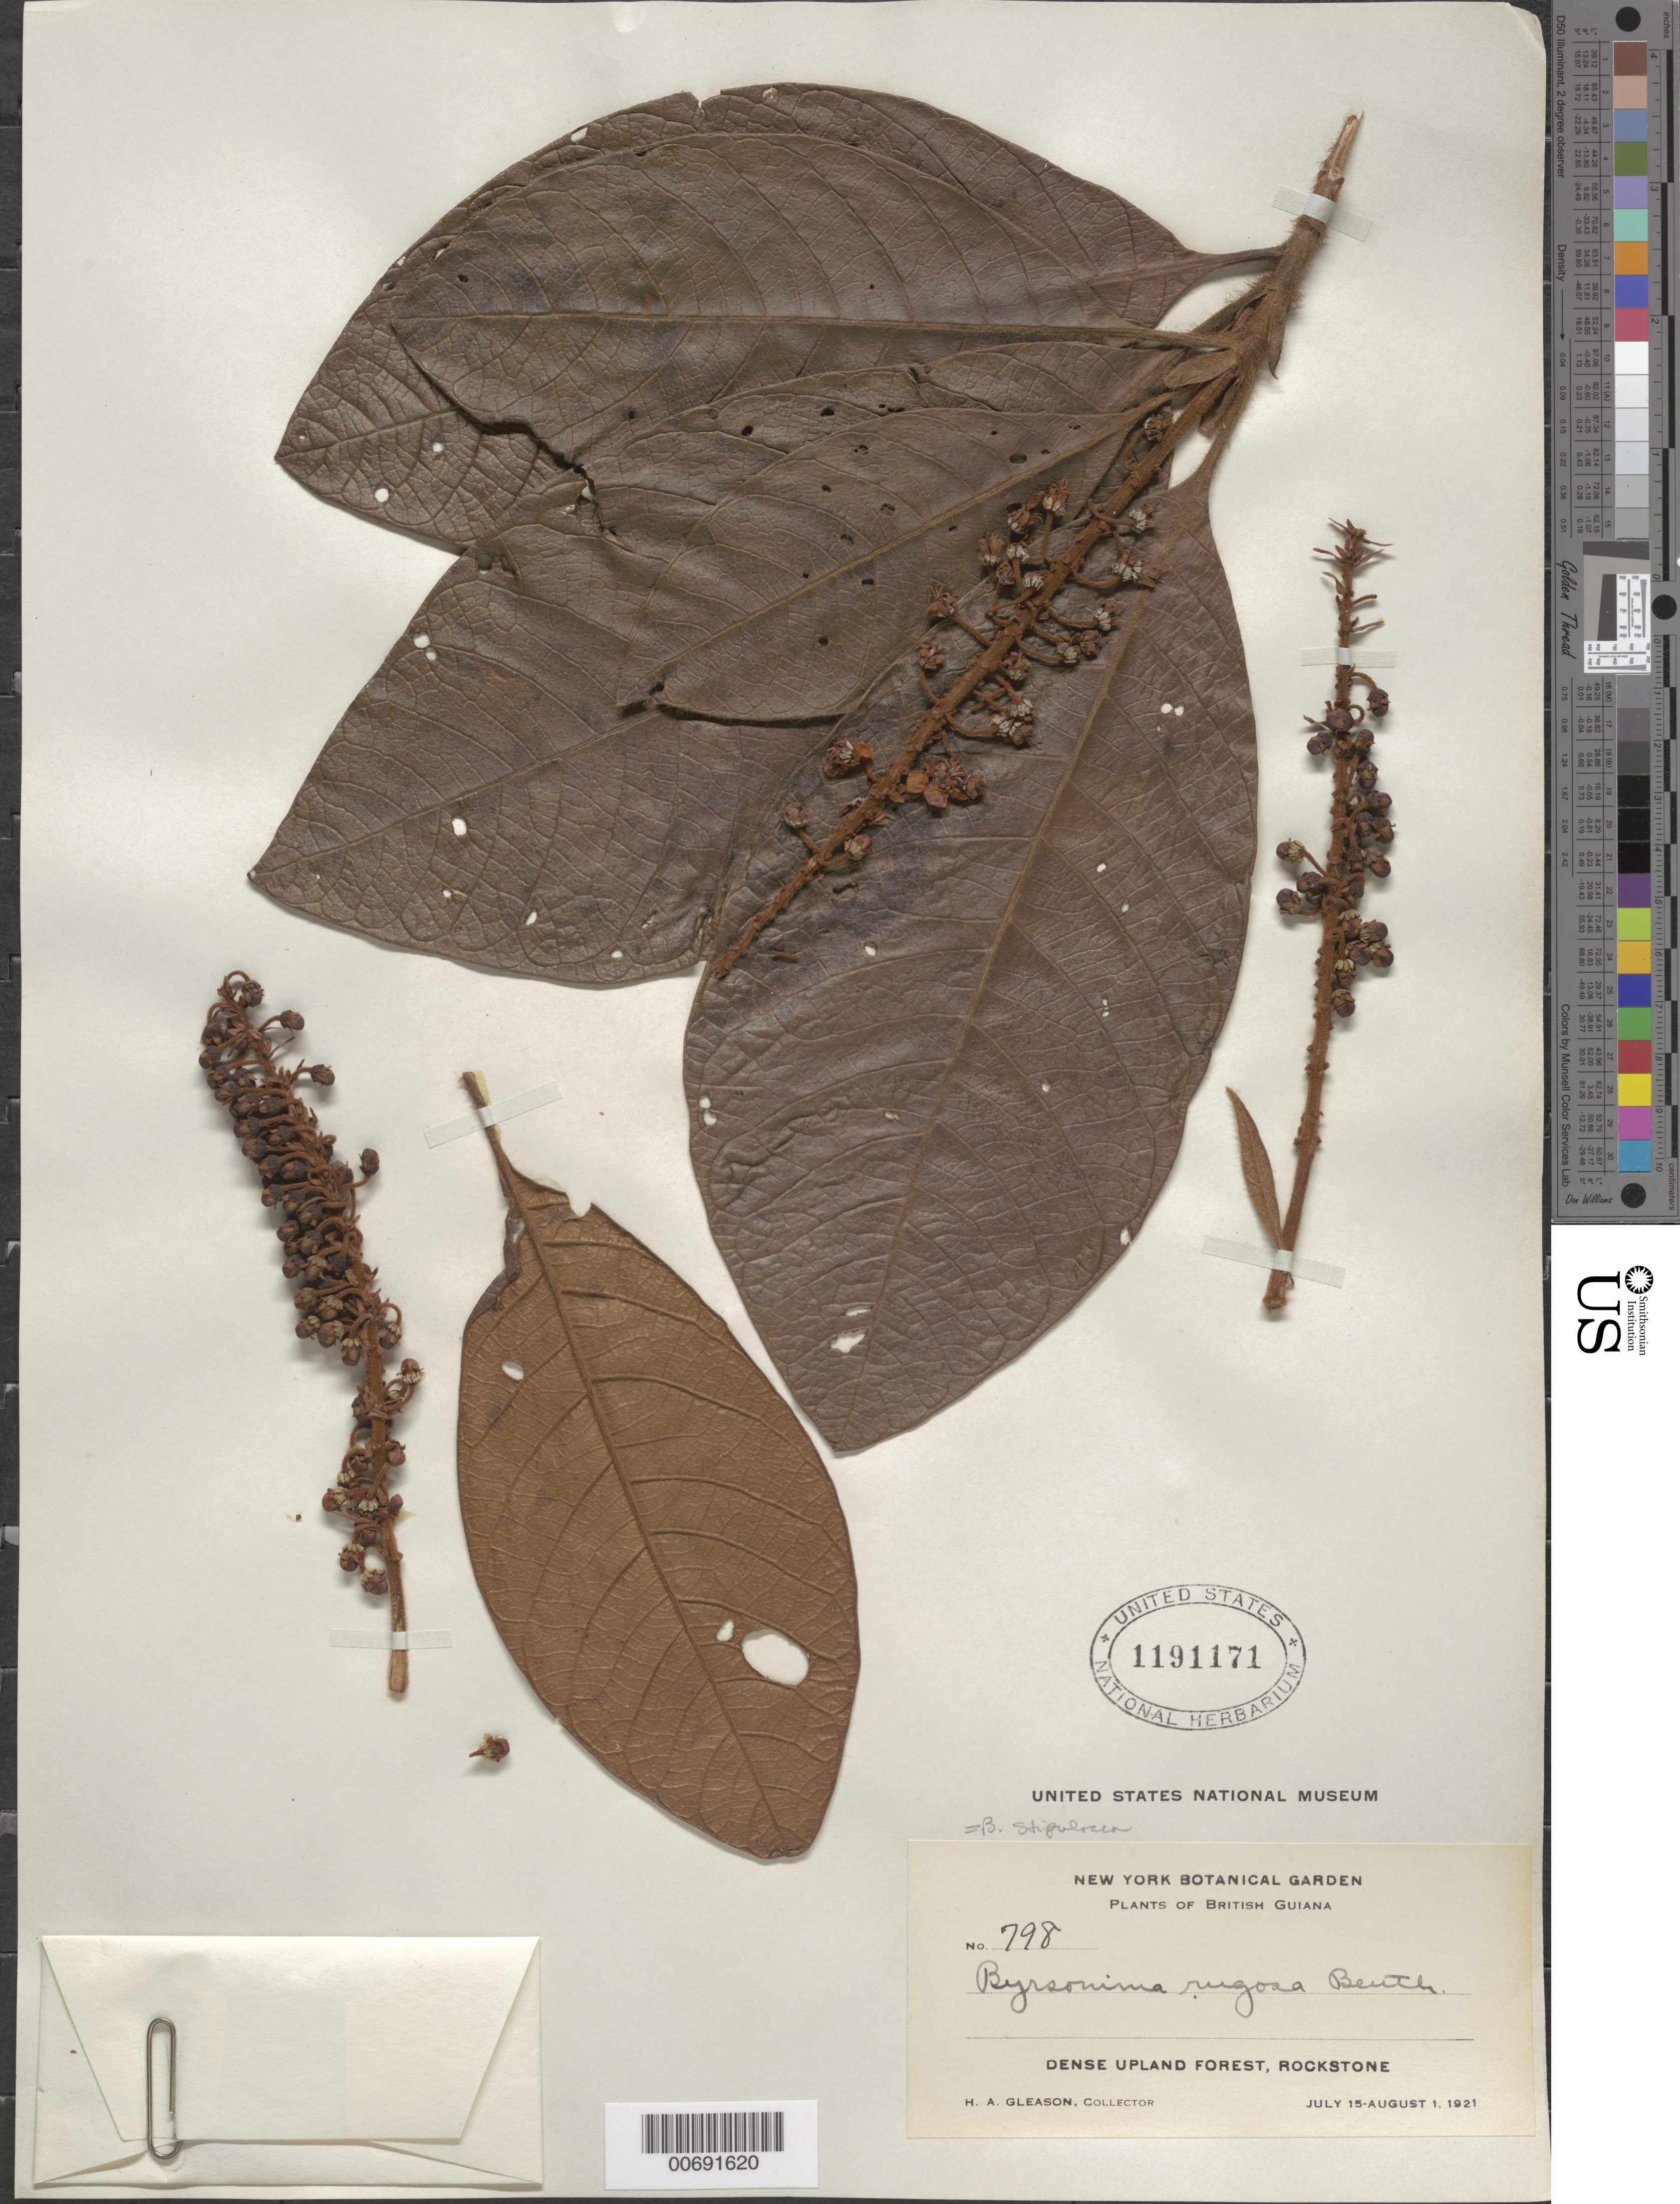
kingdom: Plantae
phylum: Tracheophyta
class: Magnoliopsida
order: Malpighiales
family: Malpighiaceae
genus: Byrsonima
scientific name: Byrsonima stipulacea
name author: A. Juss.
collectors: H. A. Gleason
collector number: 798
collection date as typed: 15-Jul-21 to 1-Aug-21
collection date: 1921-07-15/1921-08-01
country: Guyana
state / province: U. Demerara-Berbice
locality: Rockstone, in and about the village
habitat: Dense upland forest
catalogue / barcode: US 1191171